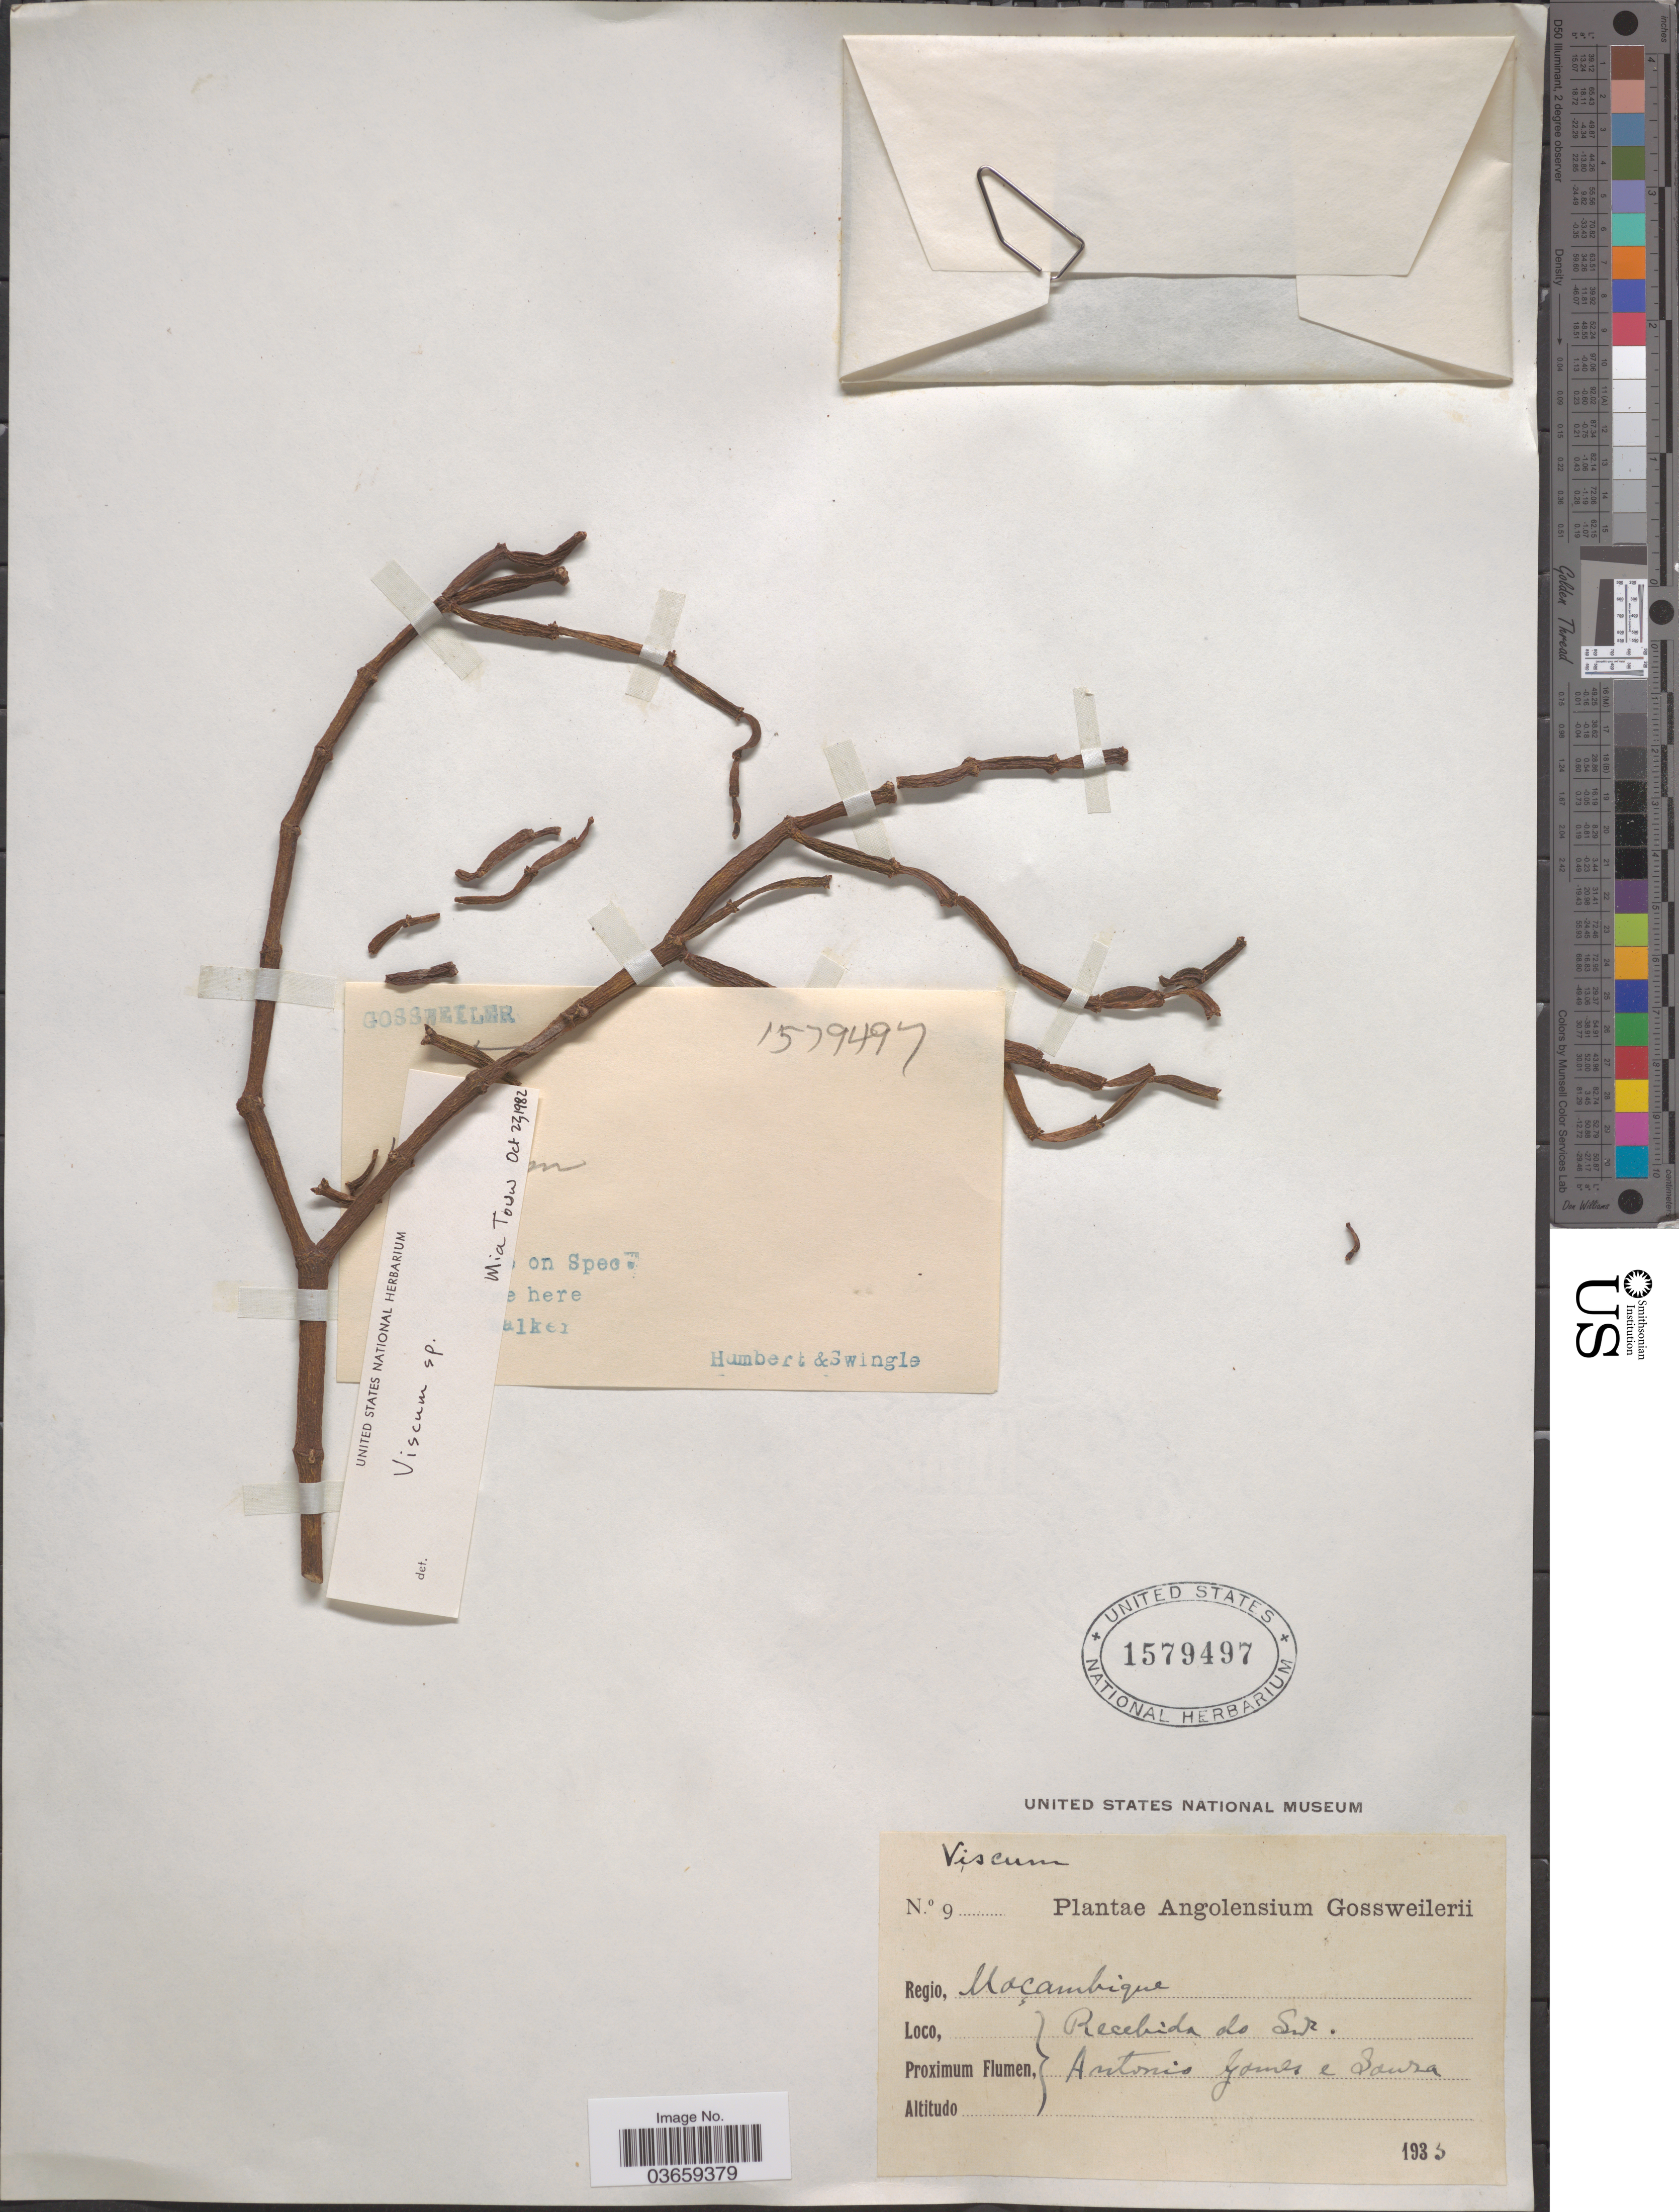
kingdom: Plantae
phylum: Tracheophyta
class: Magnoliopsida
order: Santalales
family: Viscaceae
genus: Viscum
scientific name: Viscum sp.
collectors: -. Gossweiler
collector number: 9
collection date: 1933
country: Mozambique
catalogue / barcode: US 1579497